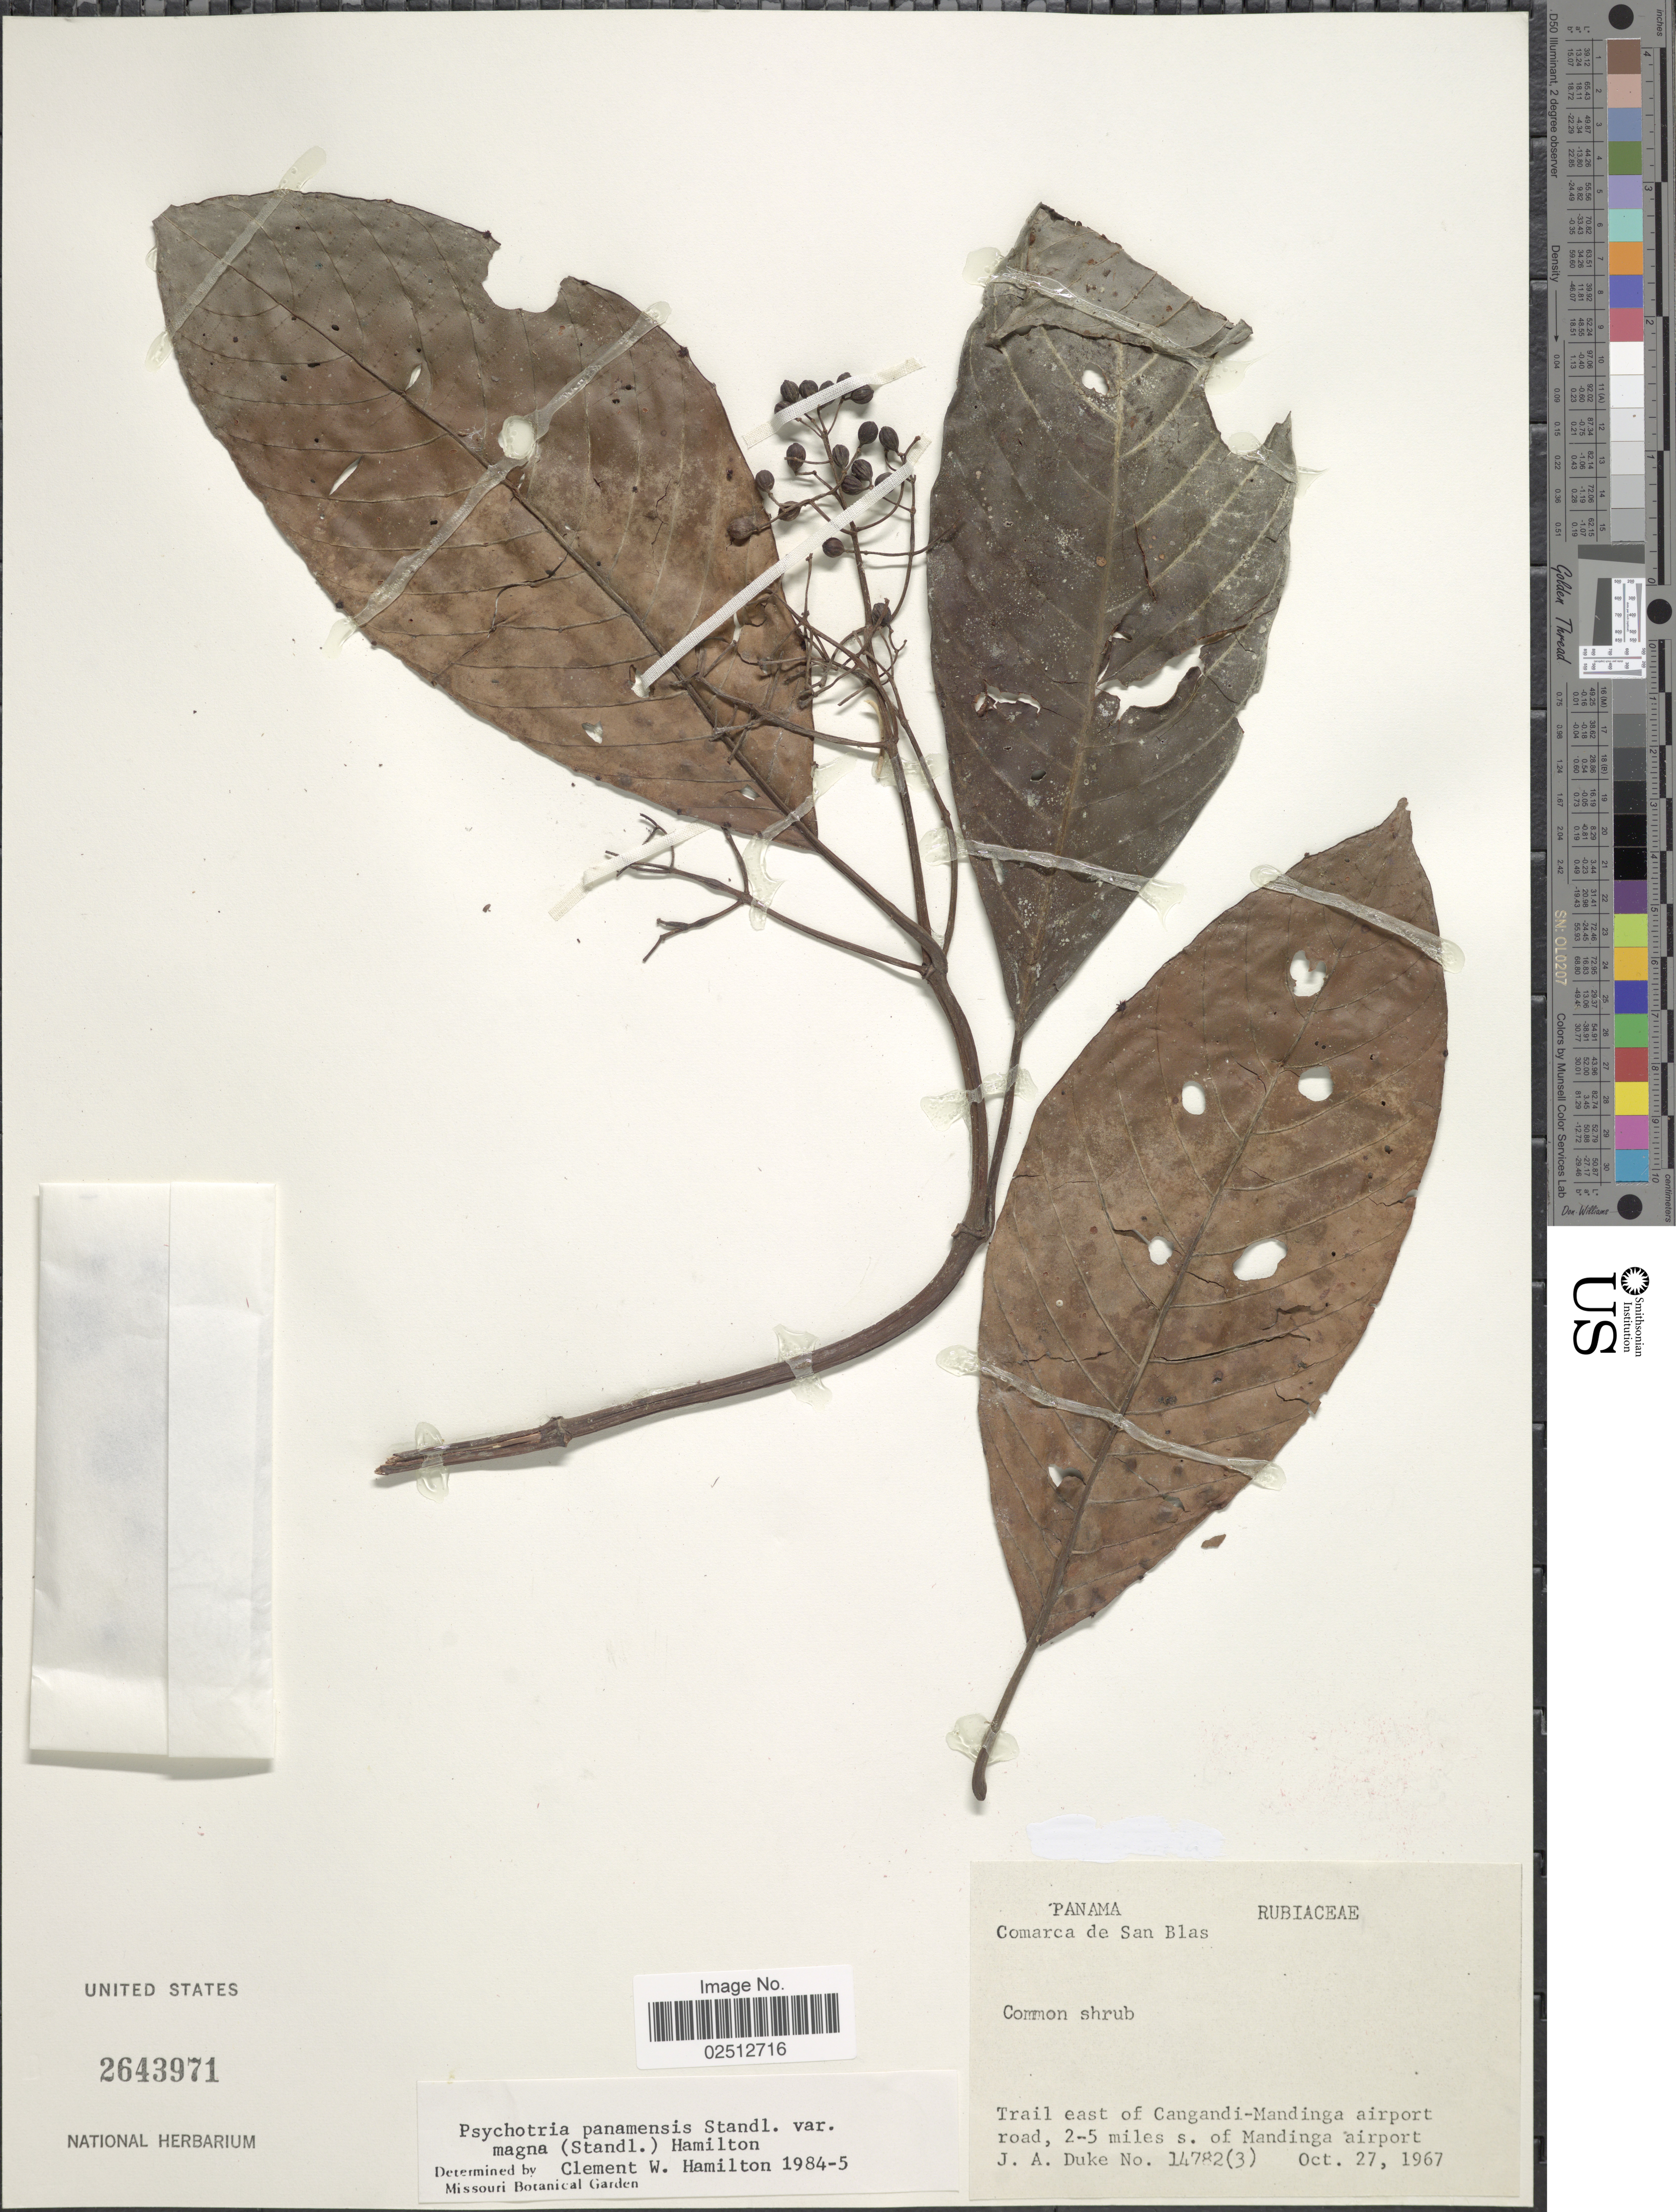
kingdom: Plantae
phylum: Tracheophyta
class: Magnoliopsida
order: Gentianales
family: Rubiaceae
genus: Psychotria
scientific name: Psychotria panamensis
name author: Standl.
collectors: J. A. Duke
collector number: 14782(3)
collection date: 1967-10-27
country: Panama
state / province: Kuna Yala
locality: Comarca de San Blas, Trail east of Cangandi-Mandinga airport road, 2-5 miles s. of Mandinga airport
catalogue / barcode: US 2643971